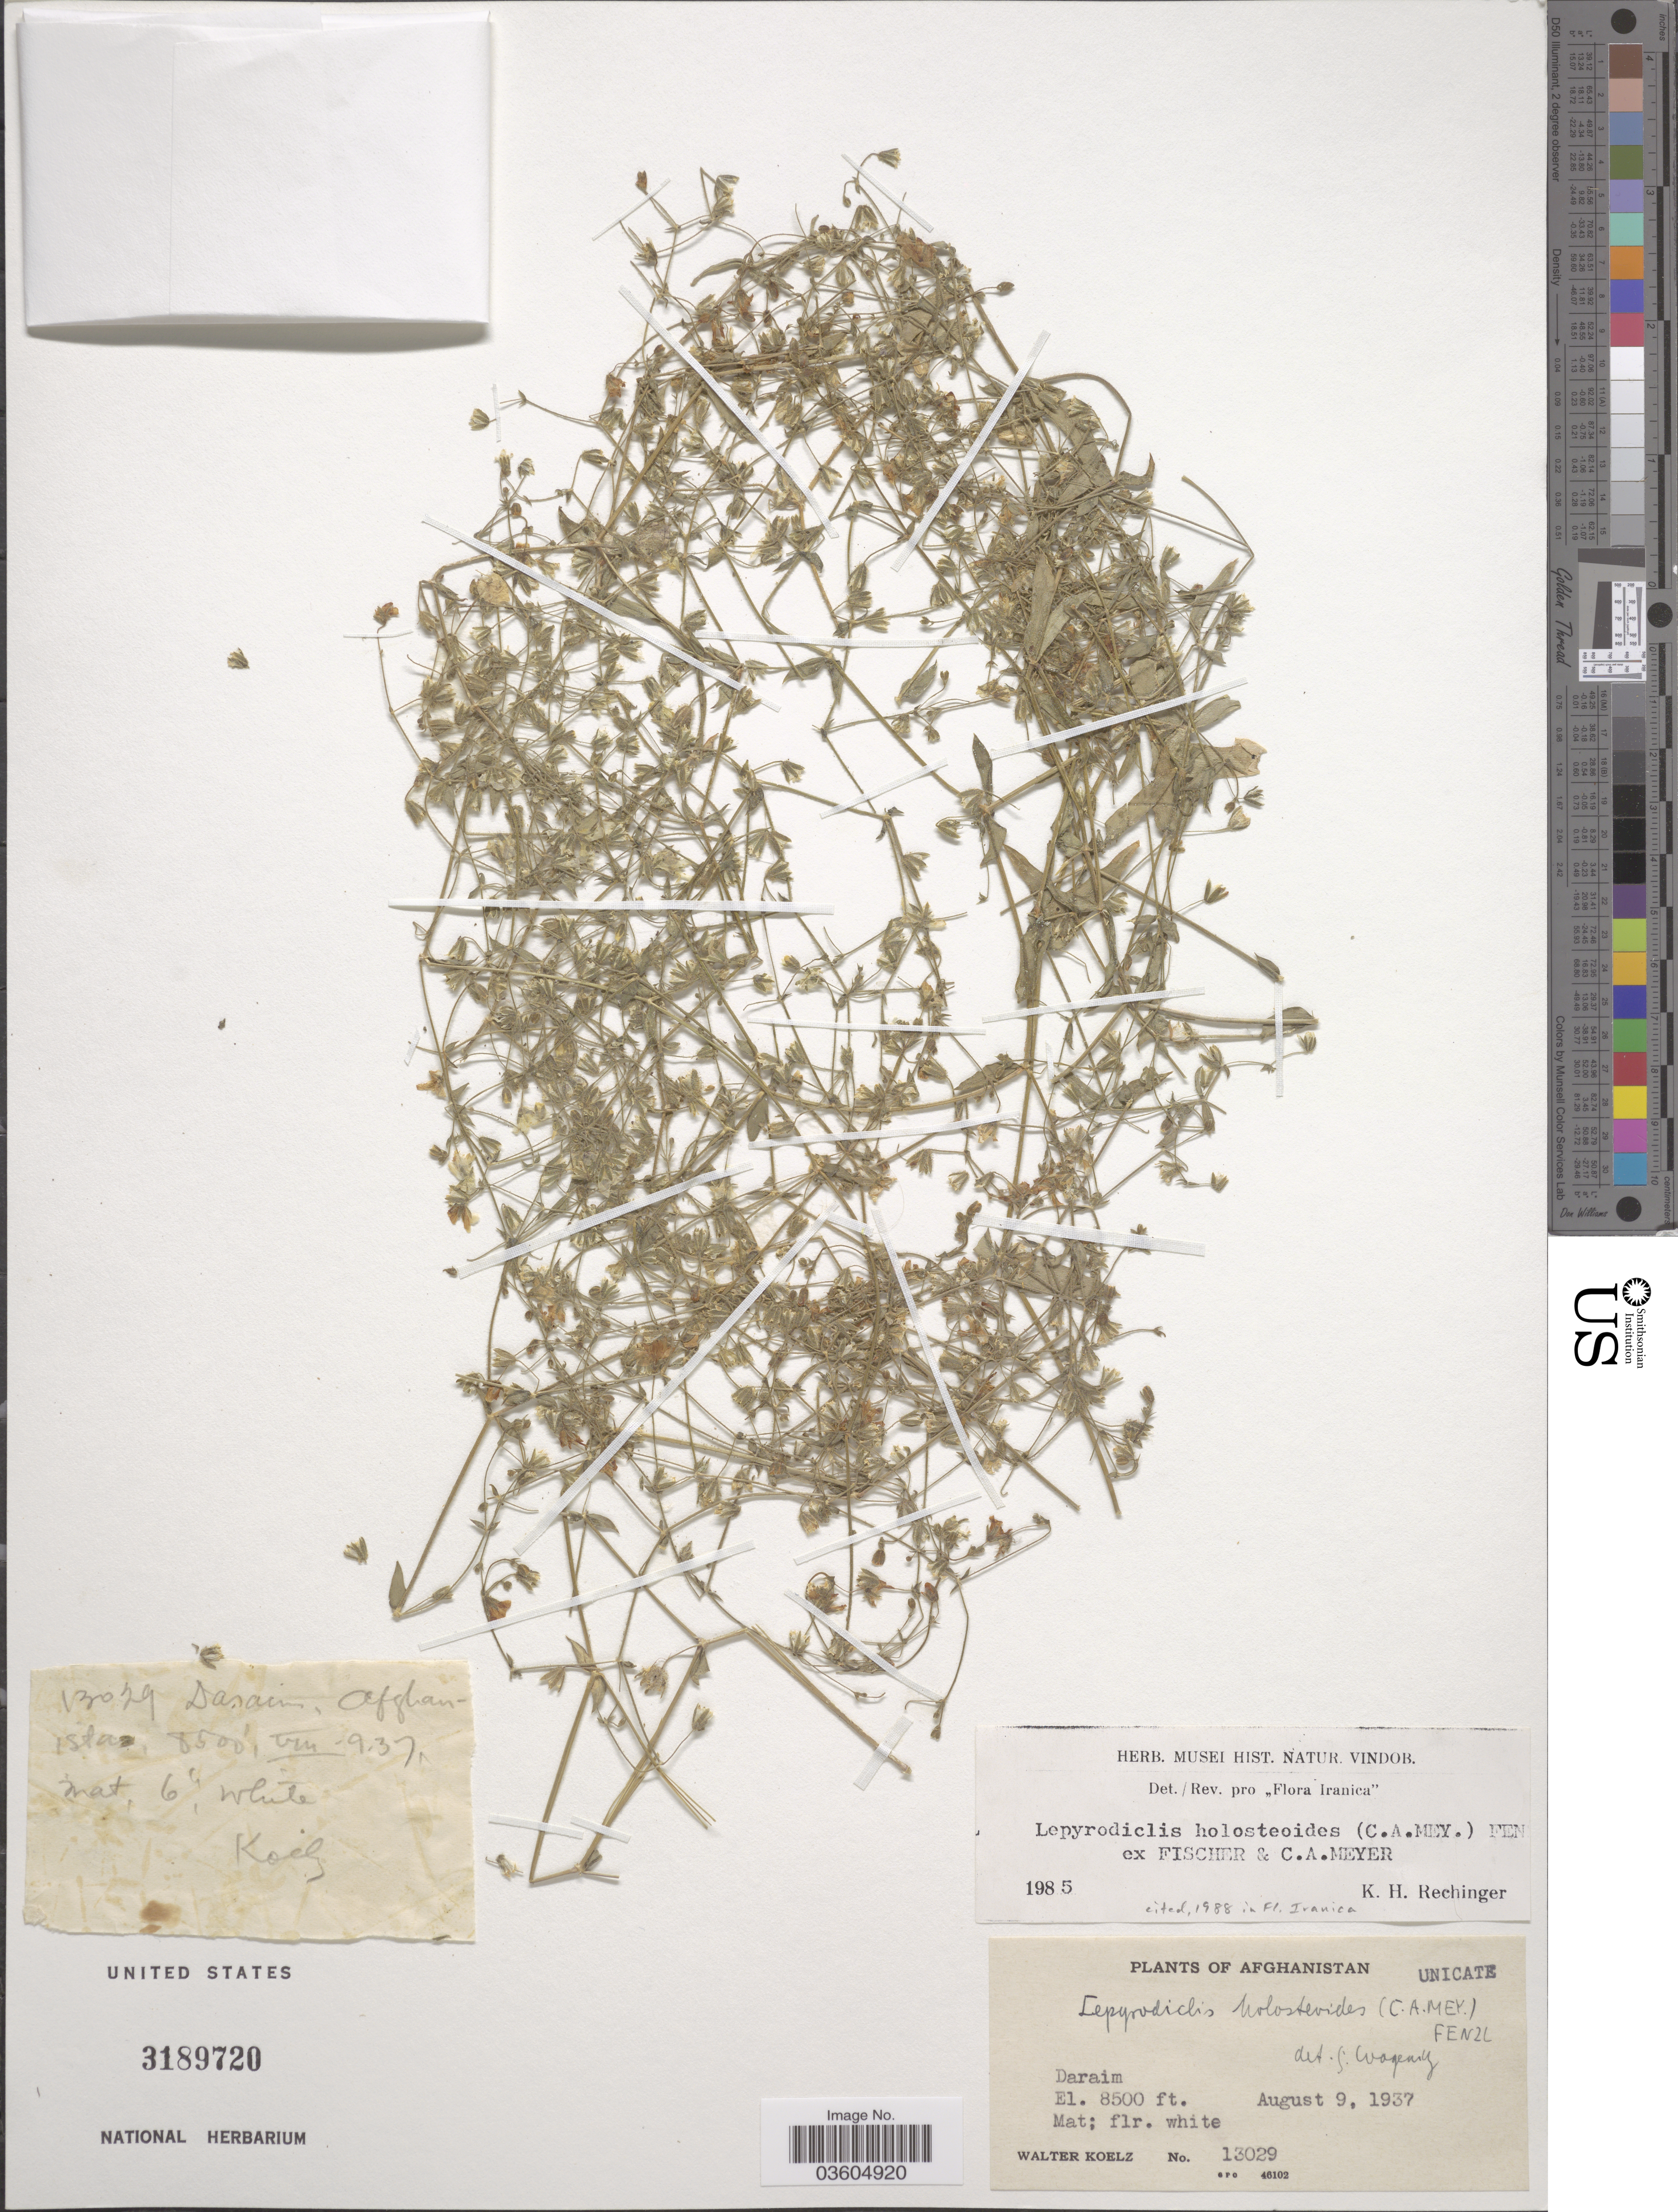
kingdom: Plantae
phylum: Tracheophyta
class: Magnoliopsida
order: Caryophyllales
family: Caryophyllaceae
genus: Lepyrodiclis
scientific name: Lepyrodiclis holosteoides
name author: (C.A. Mey.) Fenzl ex Fisch. & C.A. Mey.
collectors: W. N. Koelz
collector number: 13029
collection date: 1937-08-09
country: Afghanistan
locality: Daraim.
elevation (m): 2591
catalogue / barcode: US 3189720